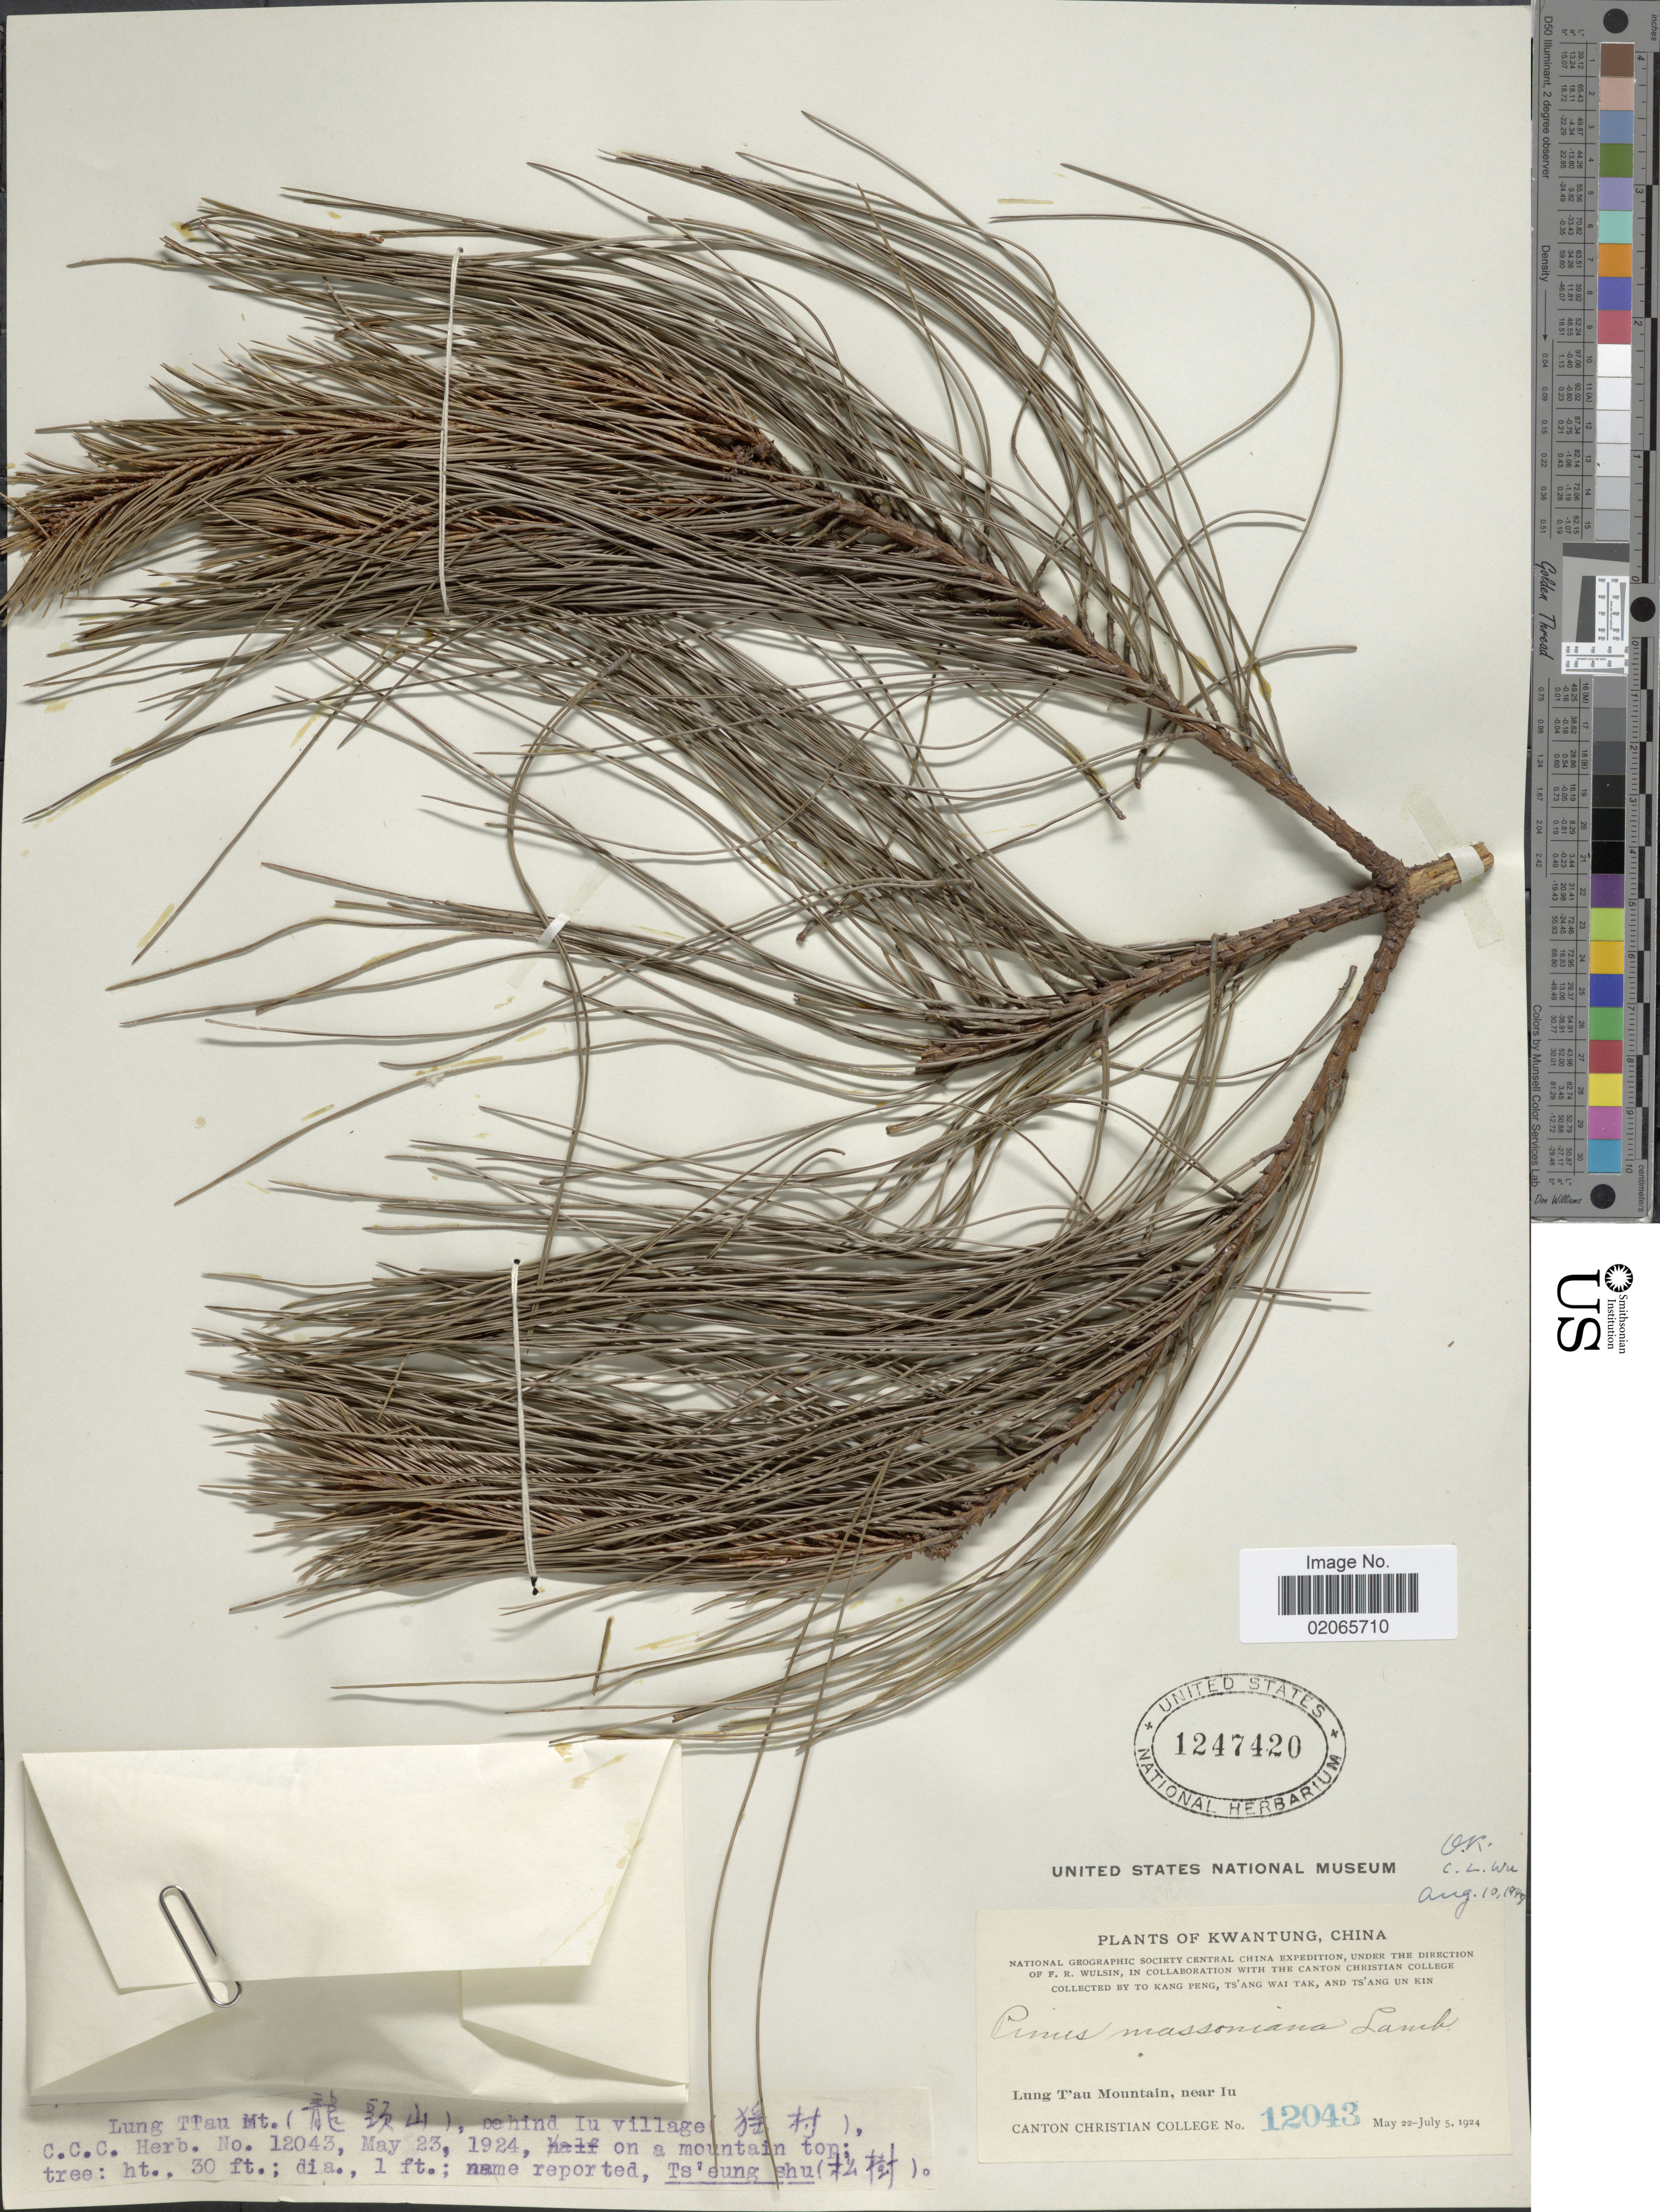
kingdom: Plantae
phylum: Tracheophyta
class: Pinopsida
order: Pinales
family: Pinaceae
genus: Pinus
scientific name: Pinus massoniana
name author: D. Don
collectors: Canton Christian College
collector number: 12043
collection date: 1924-05-23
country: China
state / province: Guangdong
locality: Kwangtung, China, Lung T' au Mountain, near Iu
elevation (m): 9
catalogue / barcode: US 1247420